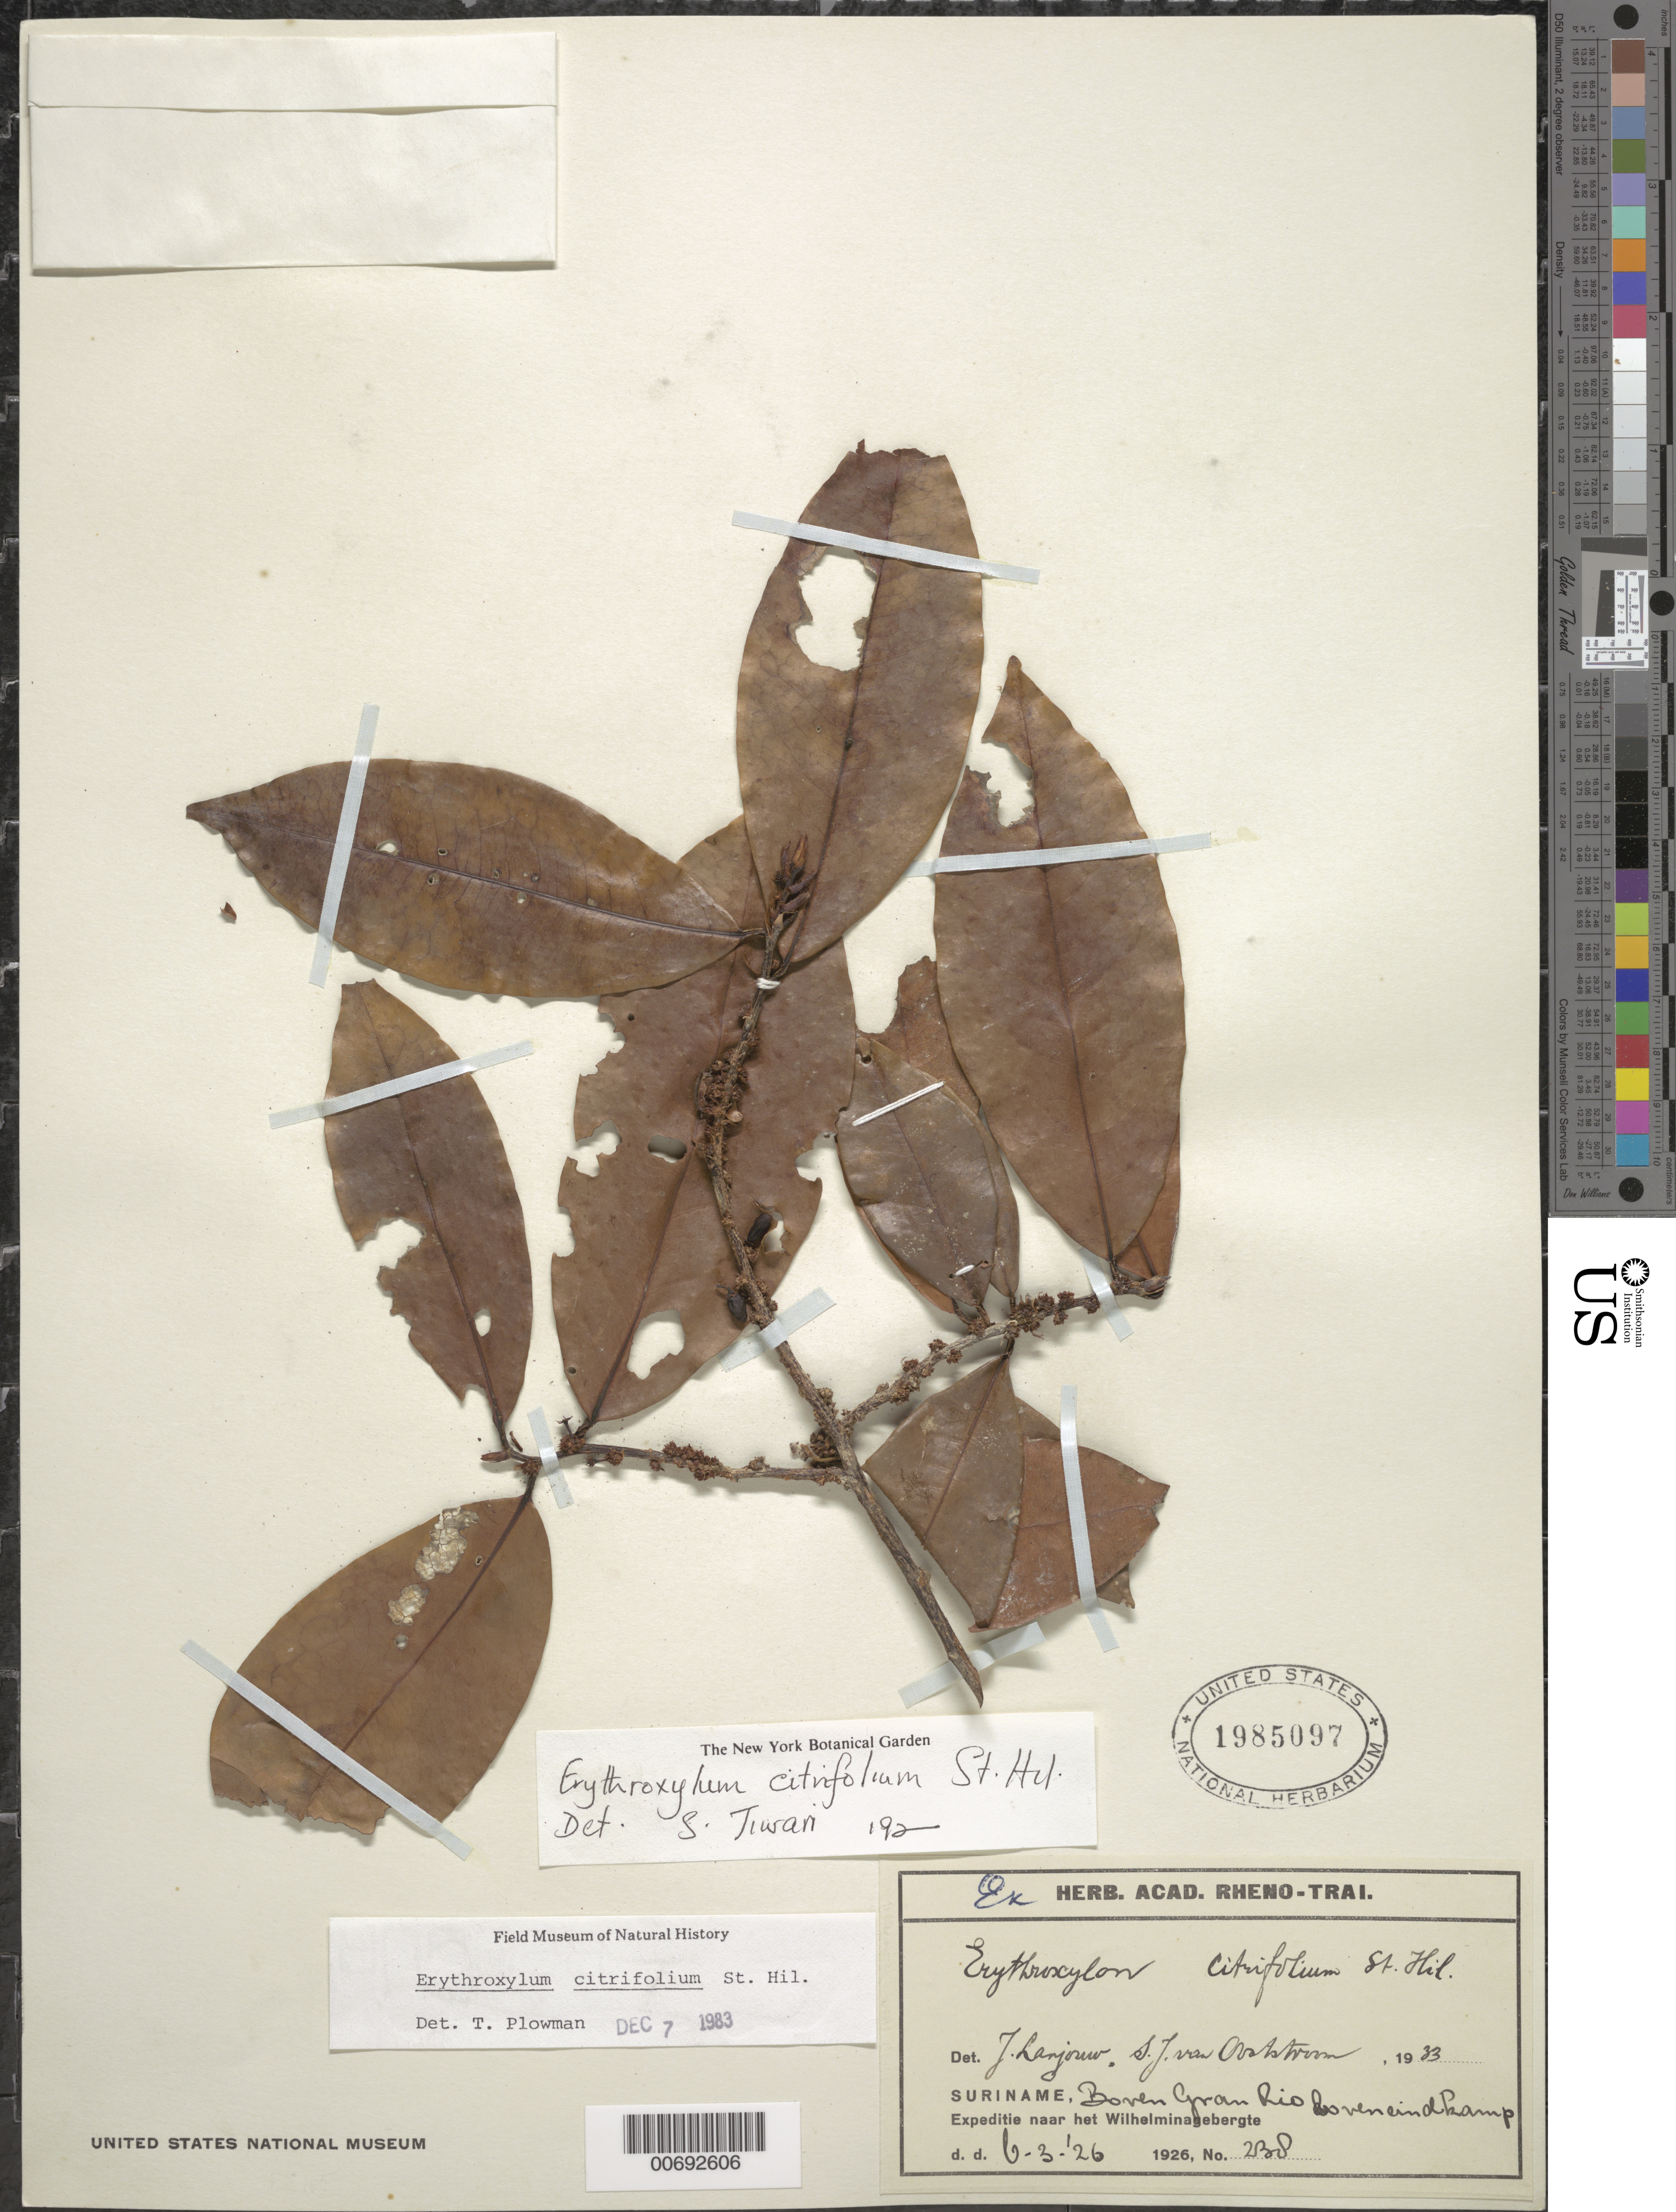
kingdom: Plantae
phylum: Tracheophyta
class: Magnoliopsida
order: Malpighiales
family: Erythroxylaceae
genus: Erythroxylum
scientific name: Erythroxylum citrifolium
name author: A. St.-Hil.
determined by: Tiwari, S.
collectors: G. Stahel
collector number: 238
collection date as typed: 6-Mar-26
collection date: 1926-03-06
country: Suriname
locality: Gran Río loven eind kamp, above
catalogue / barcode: US 1985097